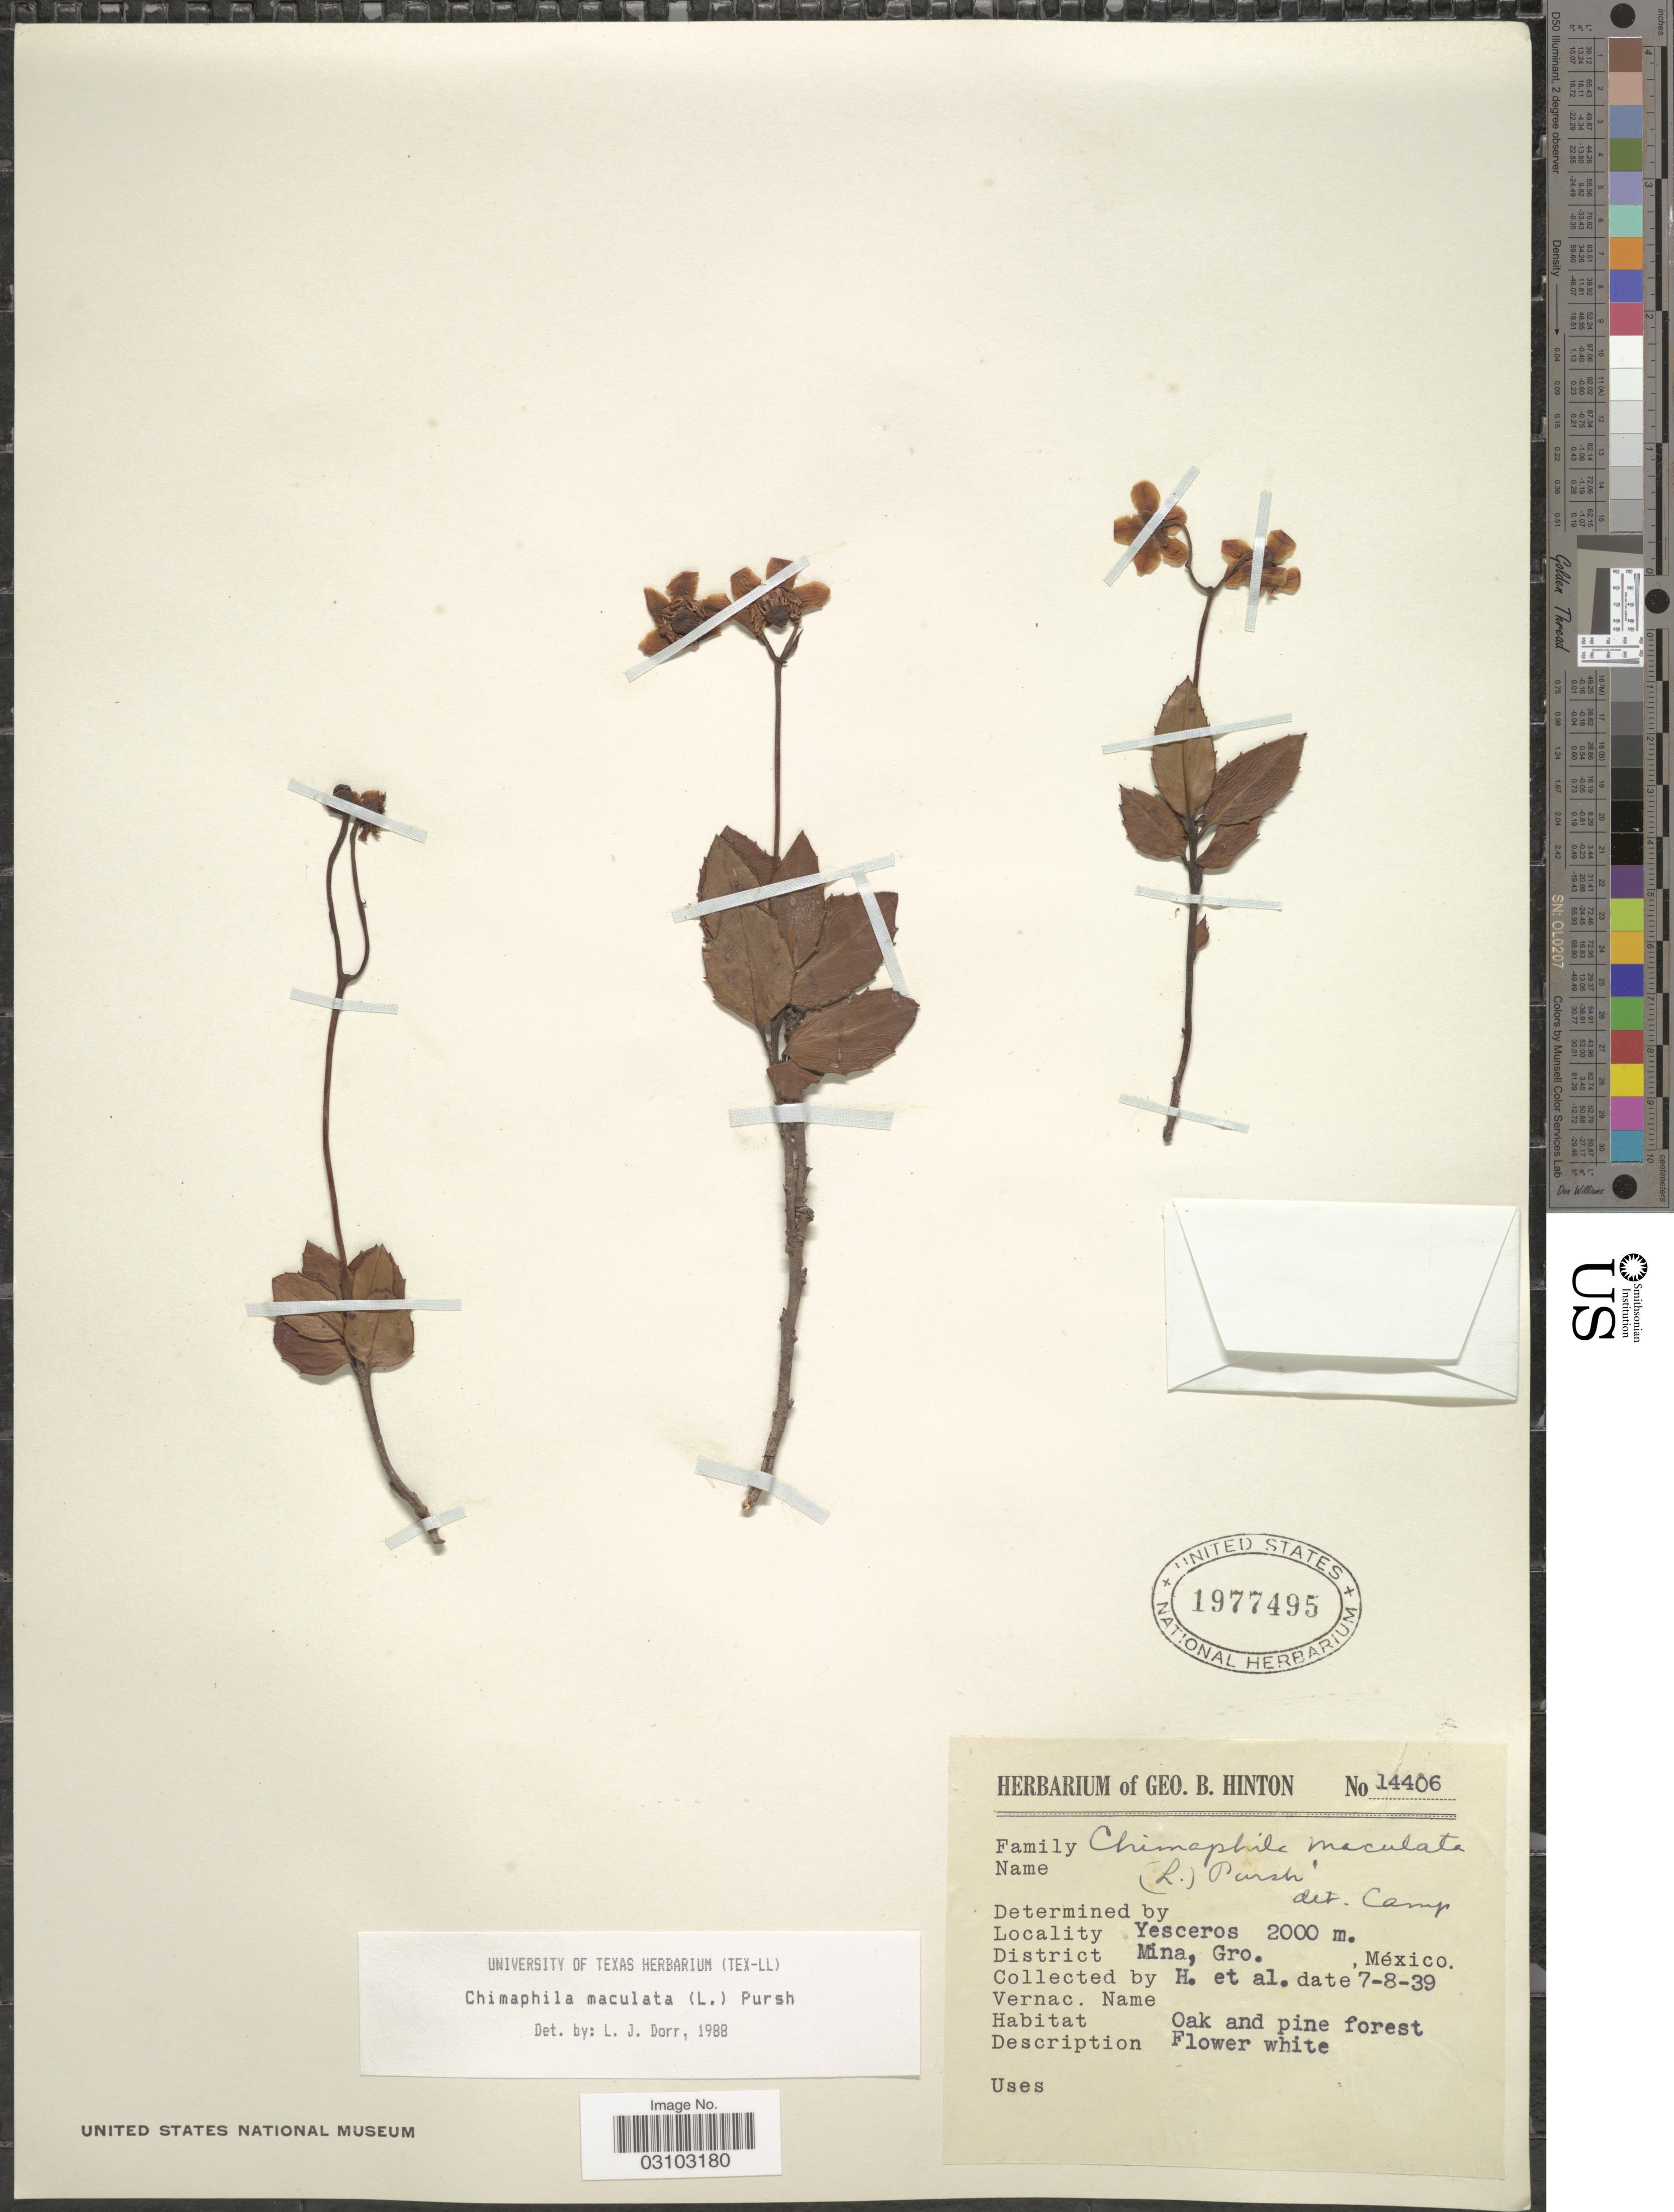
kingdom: Plantae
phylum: Tracheophyta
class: Magnoliopsida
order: Ericales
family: Ericaceae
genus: Chimaphila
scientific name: Chimaphila maculata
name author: (L.) Pursh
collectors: G. B. Hinton & et al.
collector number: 14406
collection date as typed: Transcribed d/m/y: 7/8/39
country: Mexico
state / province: Guerrero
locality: Yesceros, District Mina.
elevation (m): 2000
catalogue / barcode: US 1977495